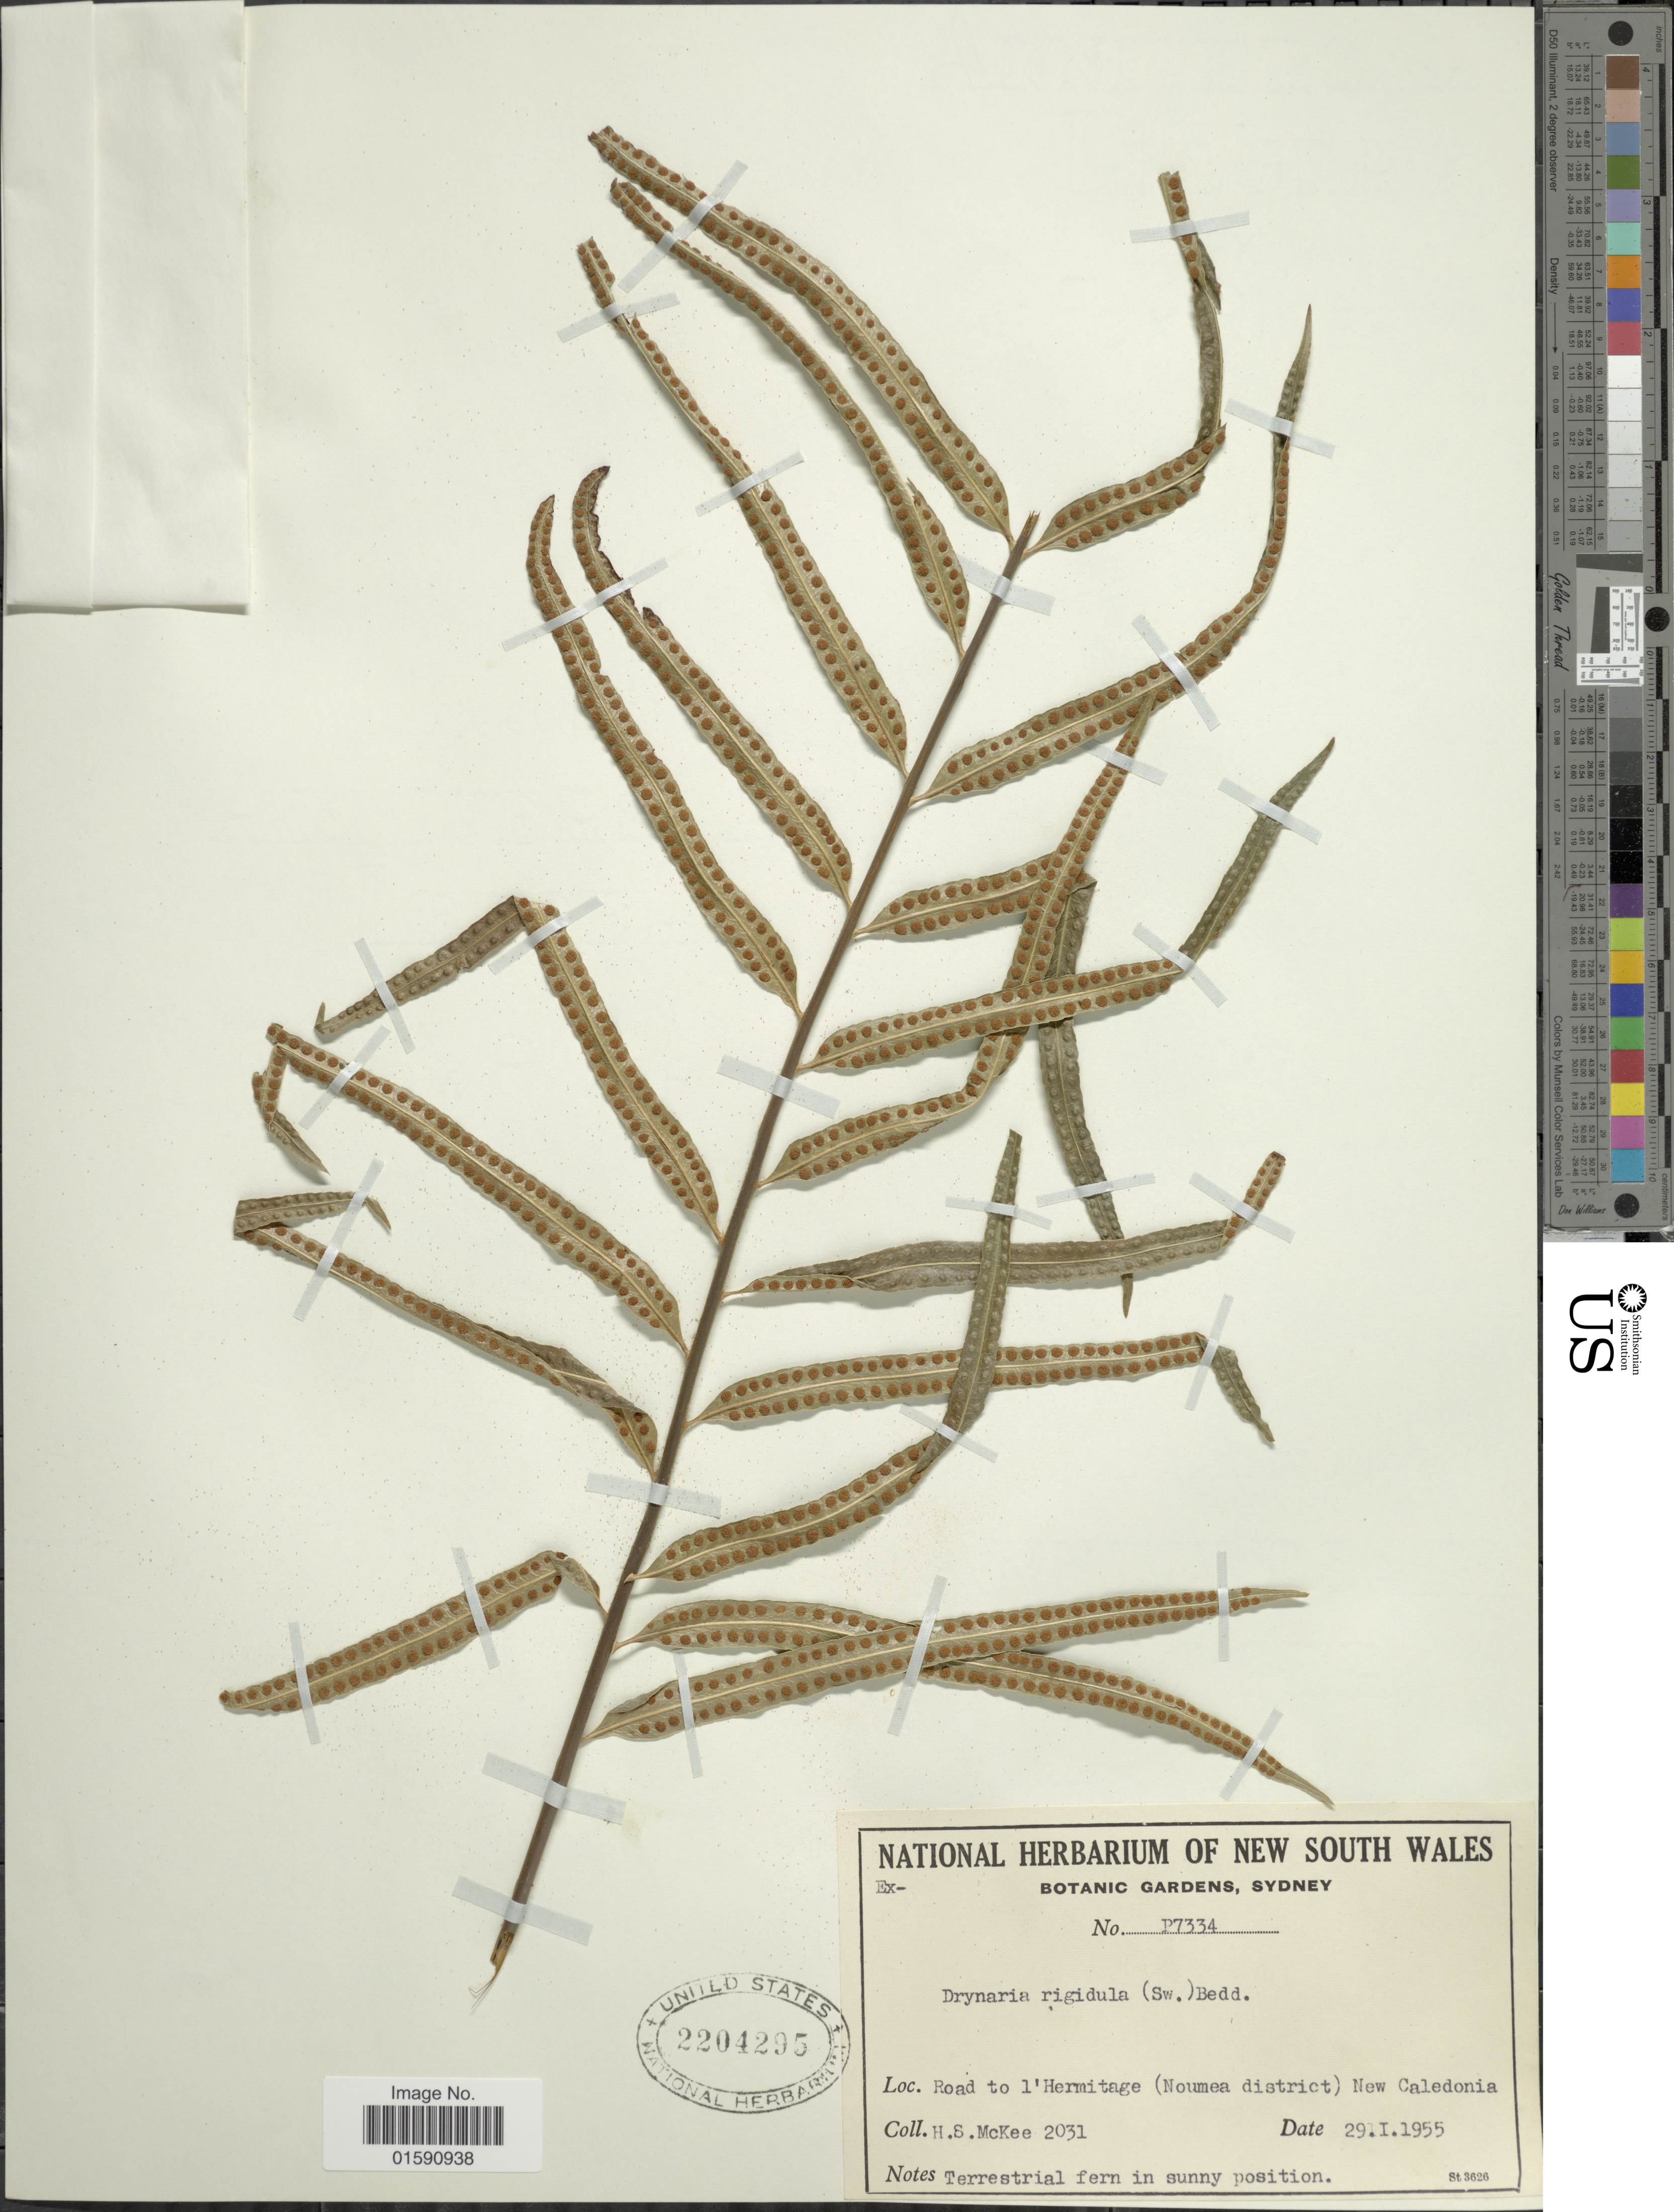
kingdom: Plantae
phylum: Tracheophyta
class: Polypodiopsida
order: Polypodiales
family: Polypodiaceae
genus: Drynaria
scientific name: Drynaria rigidula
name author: (Sw.) Bedd.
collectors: H. S. McKee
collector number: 2031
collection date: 1955-01-29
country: Australia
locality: Road to l' Hemitage ( Noumea district) New Caledonia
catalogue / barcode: US 2204295